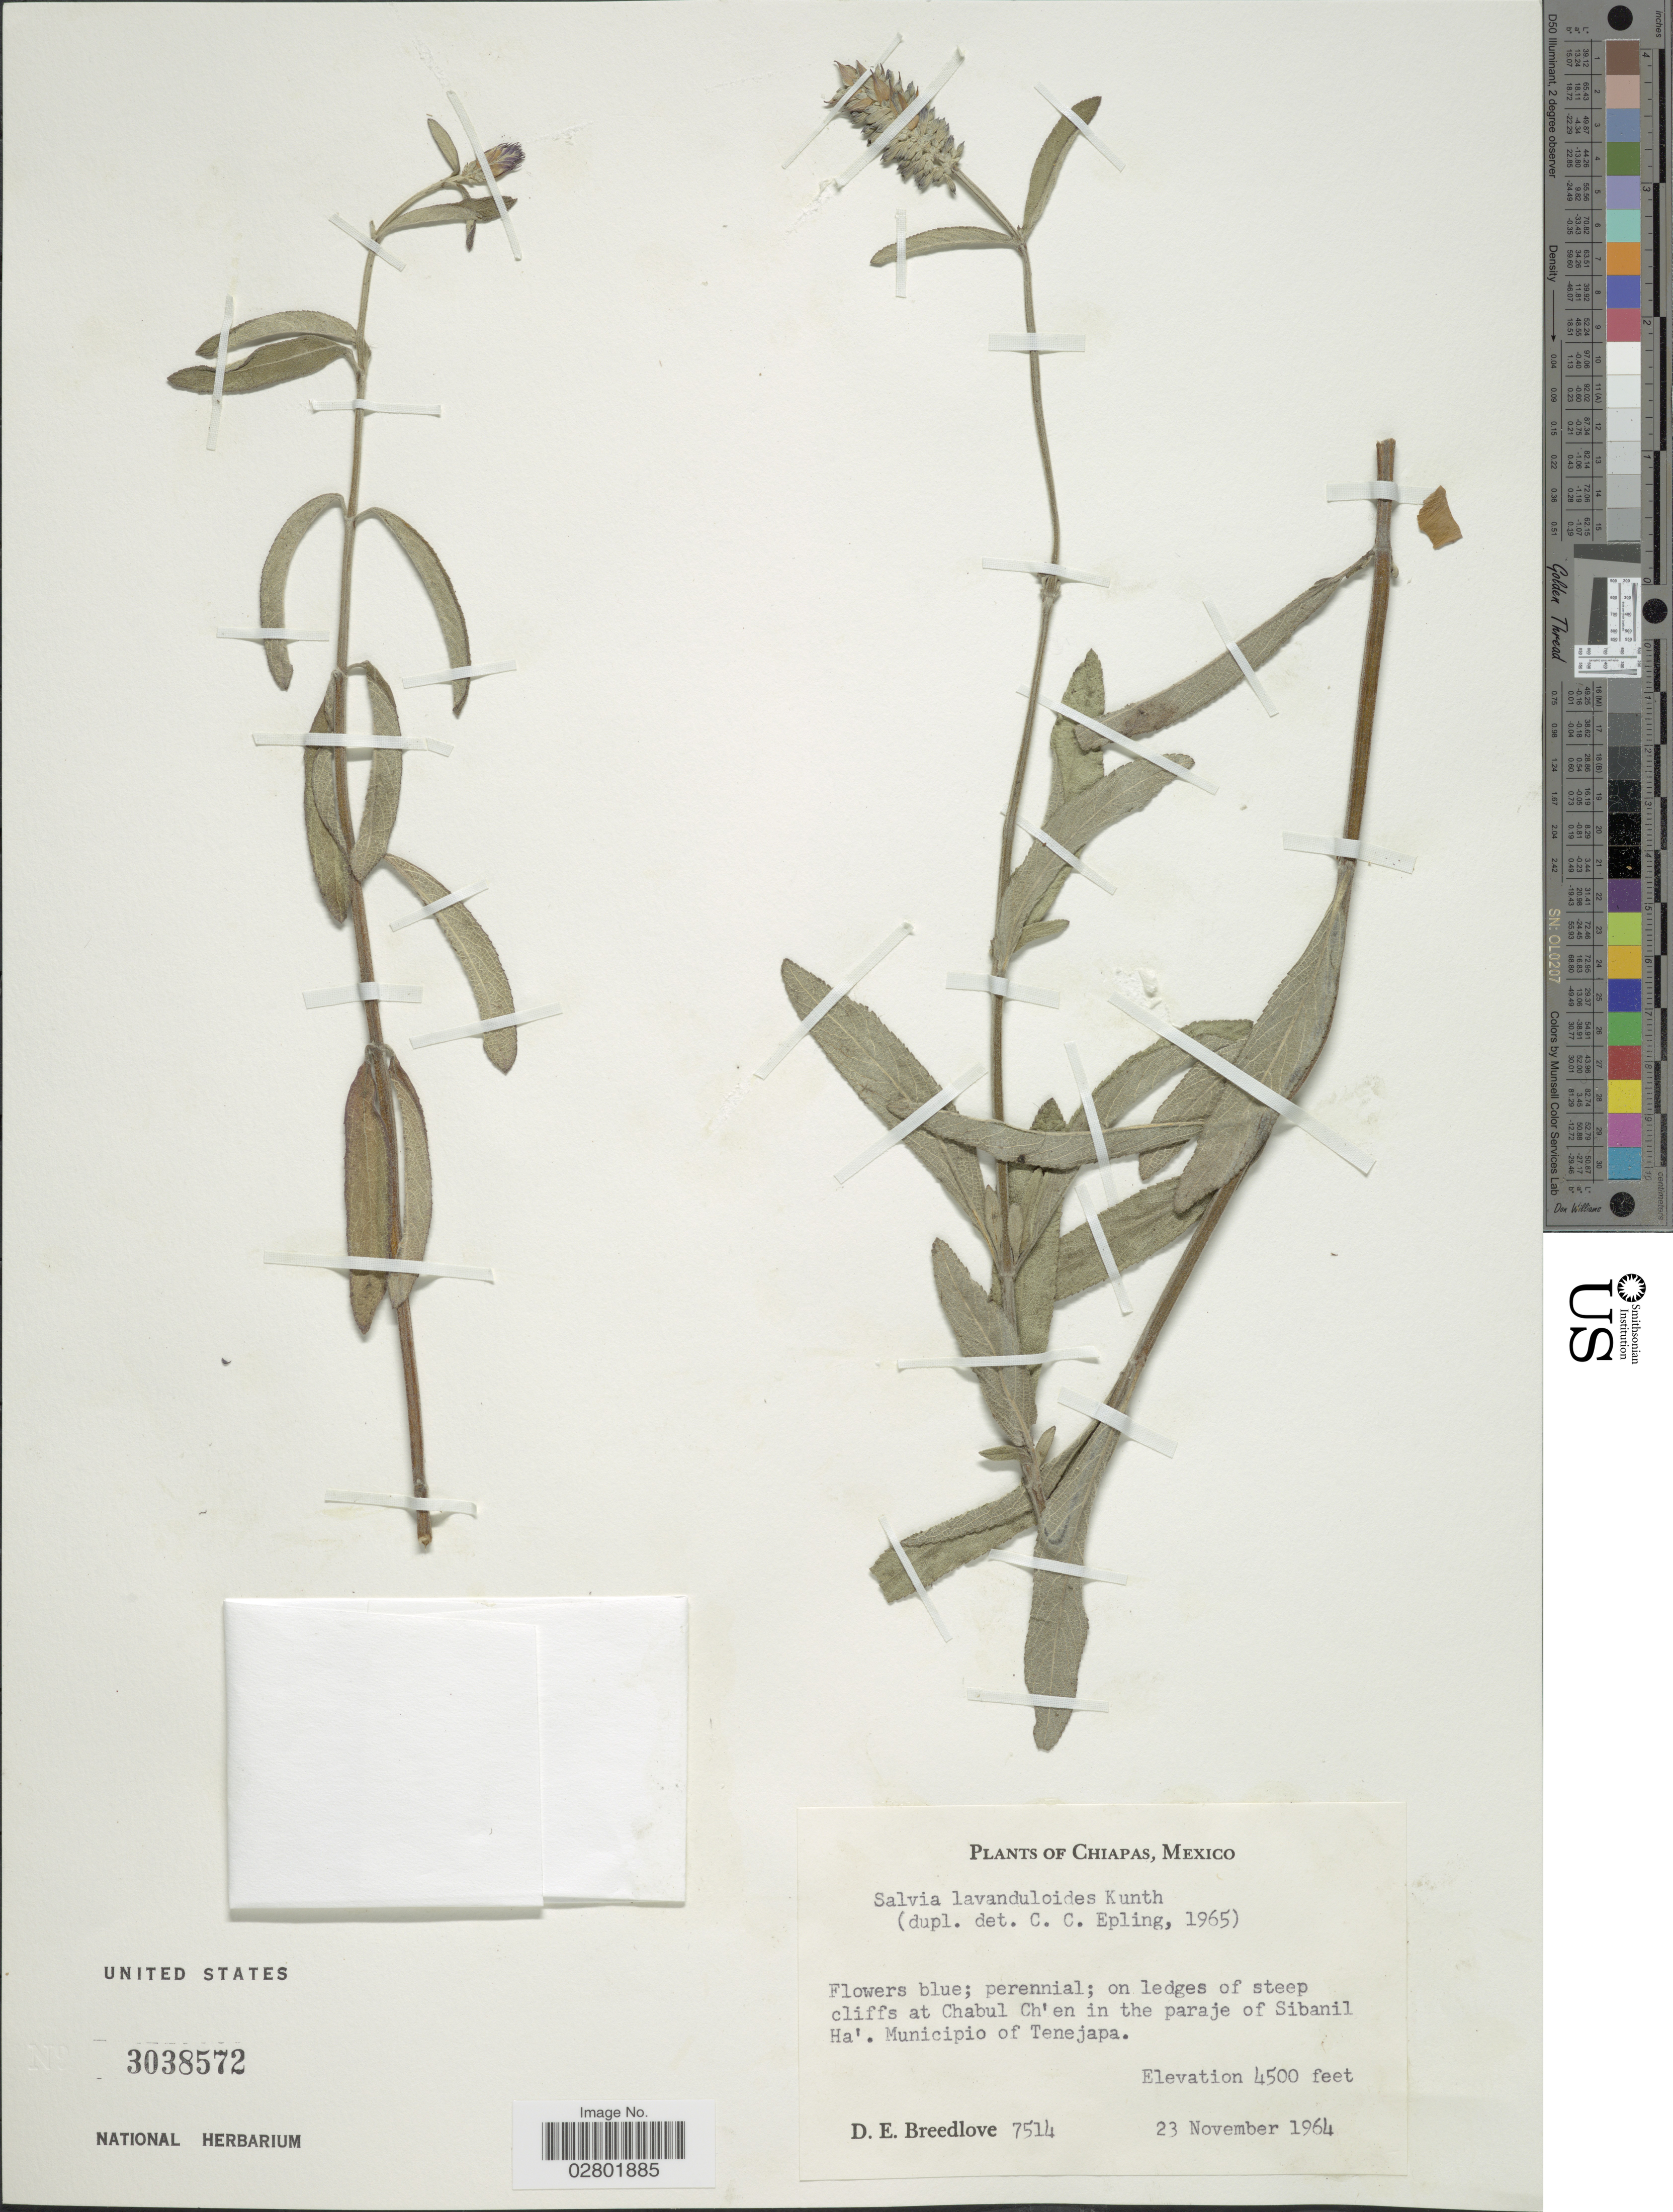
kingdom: Plantae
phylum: Tracheophyta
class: Magnoliopsida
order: Lamiales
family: Lamiaceae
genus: Salvia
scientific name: Salvia lavanduloides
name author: Kunth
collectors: D. E. Breedlove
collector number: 7514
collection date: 1964-11-23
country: Mexico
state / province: Chiapas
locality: On ledges of steep cliffs at Chabul Ch'en in the paraje of Sibanil Ha'. Municipio of Tenejapa.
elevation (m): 1372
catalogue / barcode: US 3038572